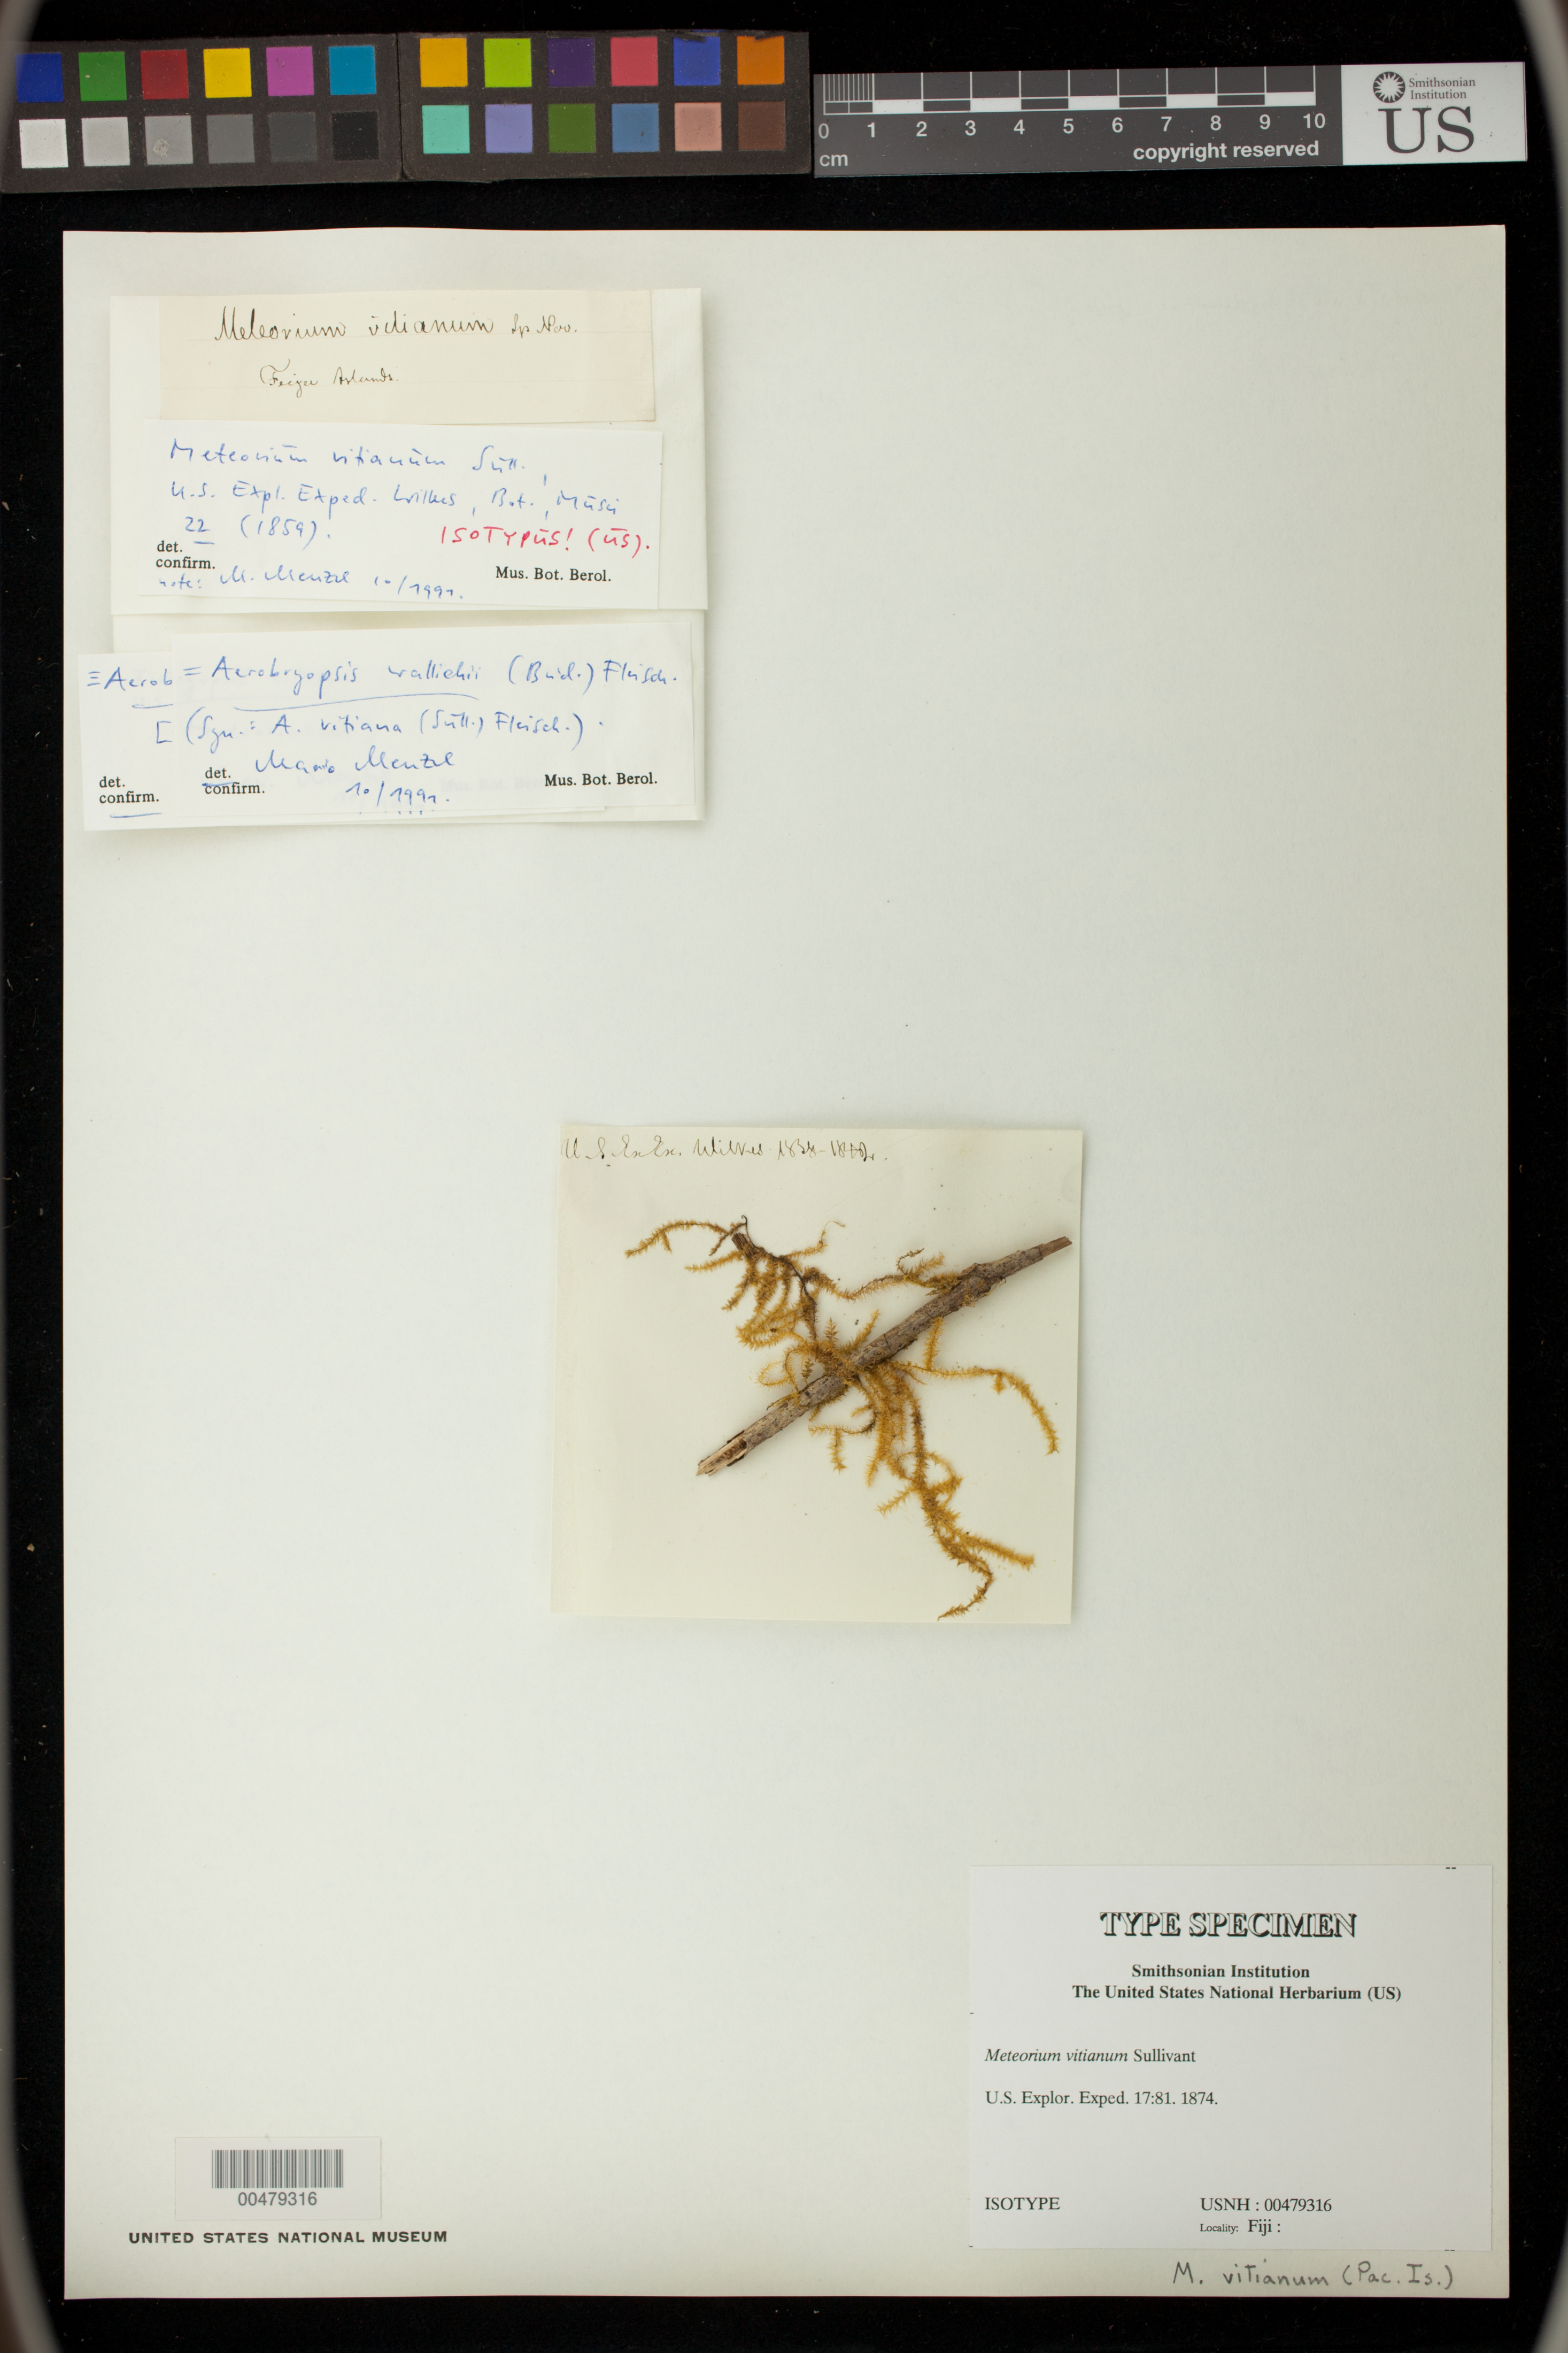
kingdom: Plantae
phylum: Bryophyta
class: Bryopsida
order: Hypnales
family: Meteoriaceae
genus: Meteorium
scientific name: Meteorium vitianum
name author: Sull.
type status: Isotype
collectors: Wilkes Explor. Exped.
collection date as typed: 1838 to -- --- 1842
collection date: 1838/1842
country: Fiji